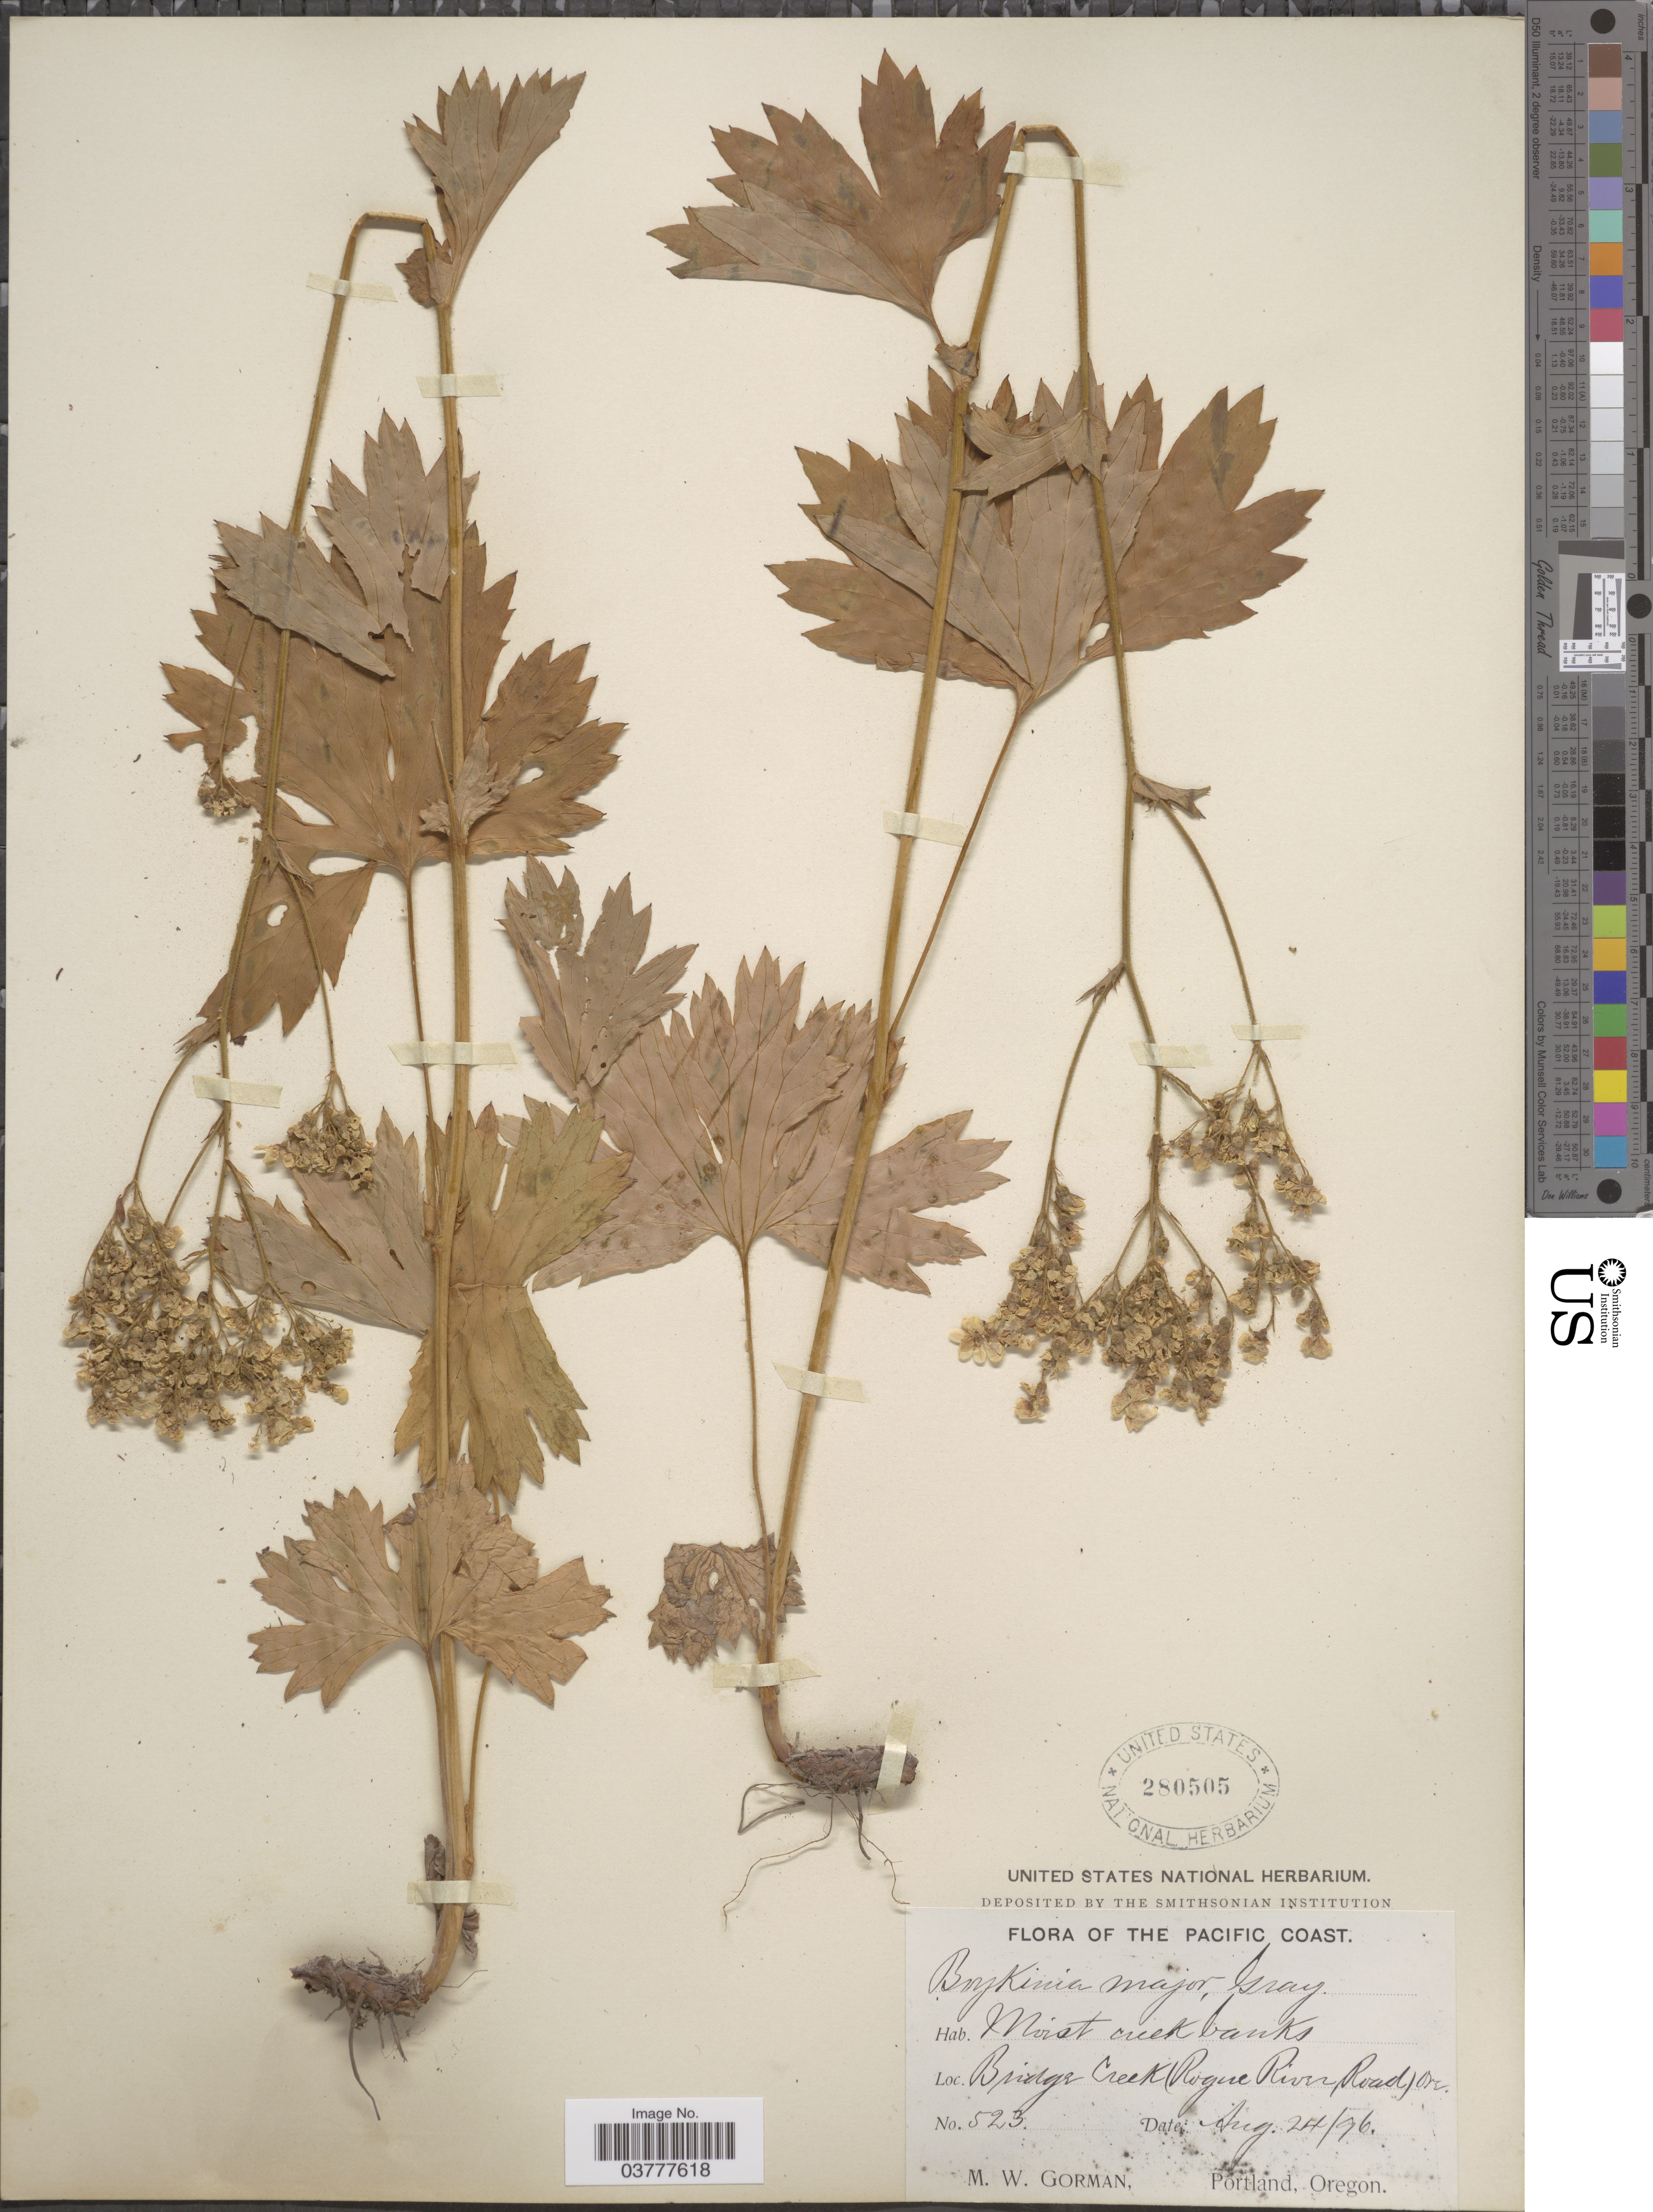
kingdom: Plantae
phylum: Tracheophyta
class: Magnoliopsida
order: Saxifragales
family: Saxifragaceae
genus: Boykinia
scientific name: Boykinia major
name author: A. Gray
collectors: M. W. Gorman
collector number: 523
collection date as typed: Transcribed d/m/y: 24/8/96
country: United States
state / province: Oregon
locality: Pacific Coast. Bridge Creek ( Rogue River Road).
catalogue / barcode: US 280505